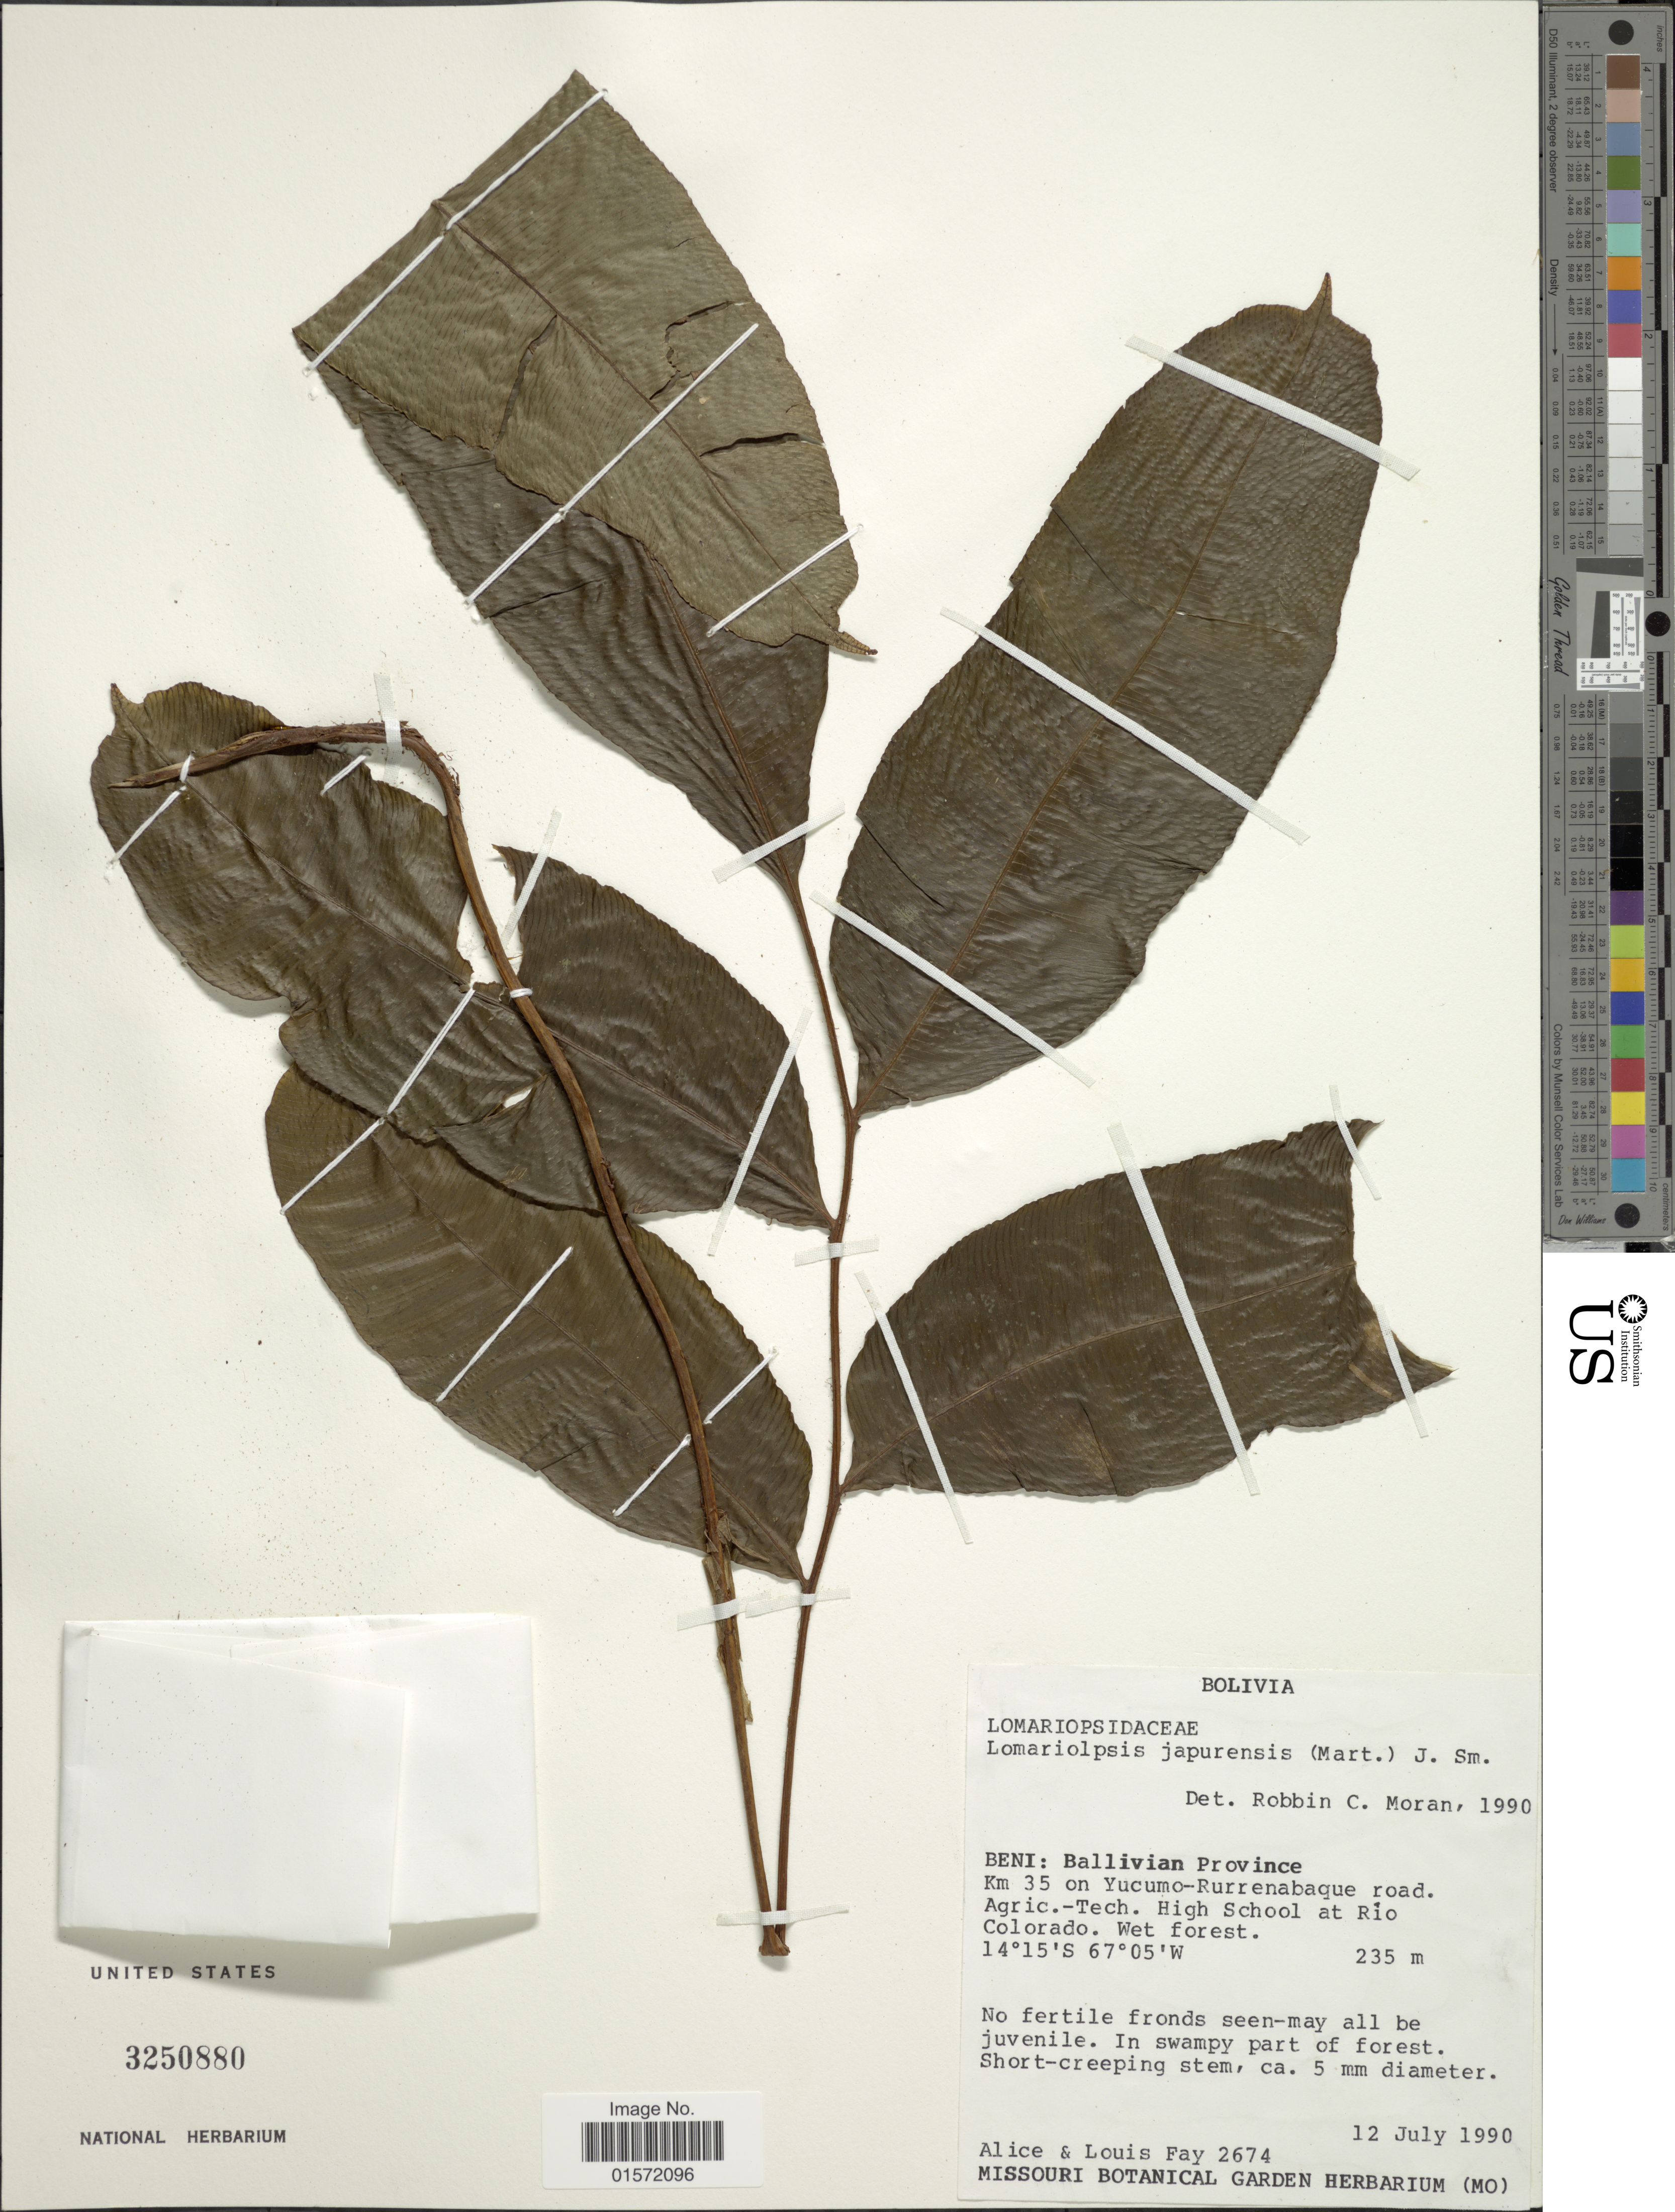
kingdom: Plantae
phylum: Tracheophyta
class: Polypodiopsida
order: Polypodiales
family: Lomariopsidaceae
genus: Lomariopsis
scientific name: Lomariopsis japurensis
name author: (Mart.) J. Sm.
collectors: A. Fay & L. Fay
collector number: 2674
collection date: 1990-07-12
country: Bolivia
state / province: Beni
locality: Ballivian Province, Km 35 on Yucumo-Rurrenabaque road. Agric.-Tech. High School at Río Colorado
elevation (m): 235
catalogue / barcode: US 3250880